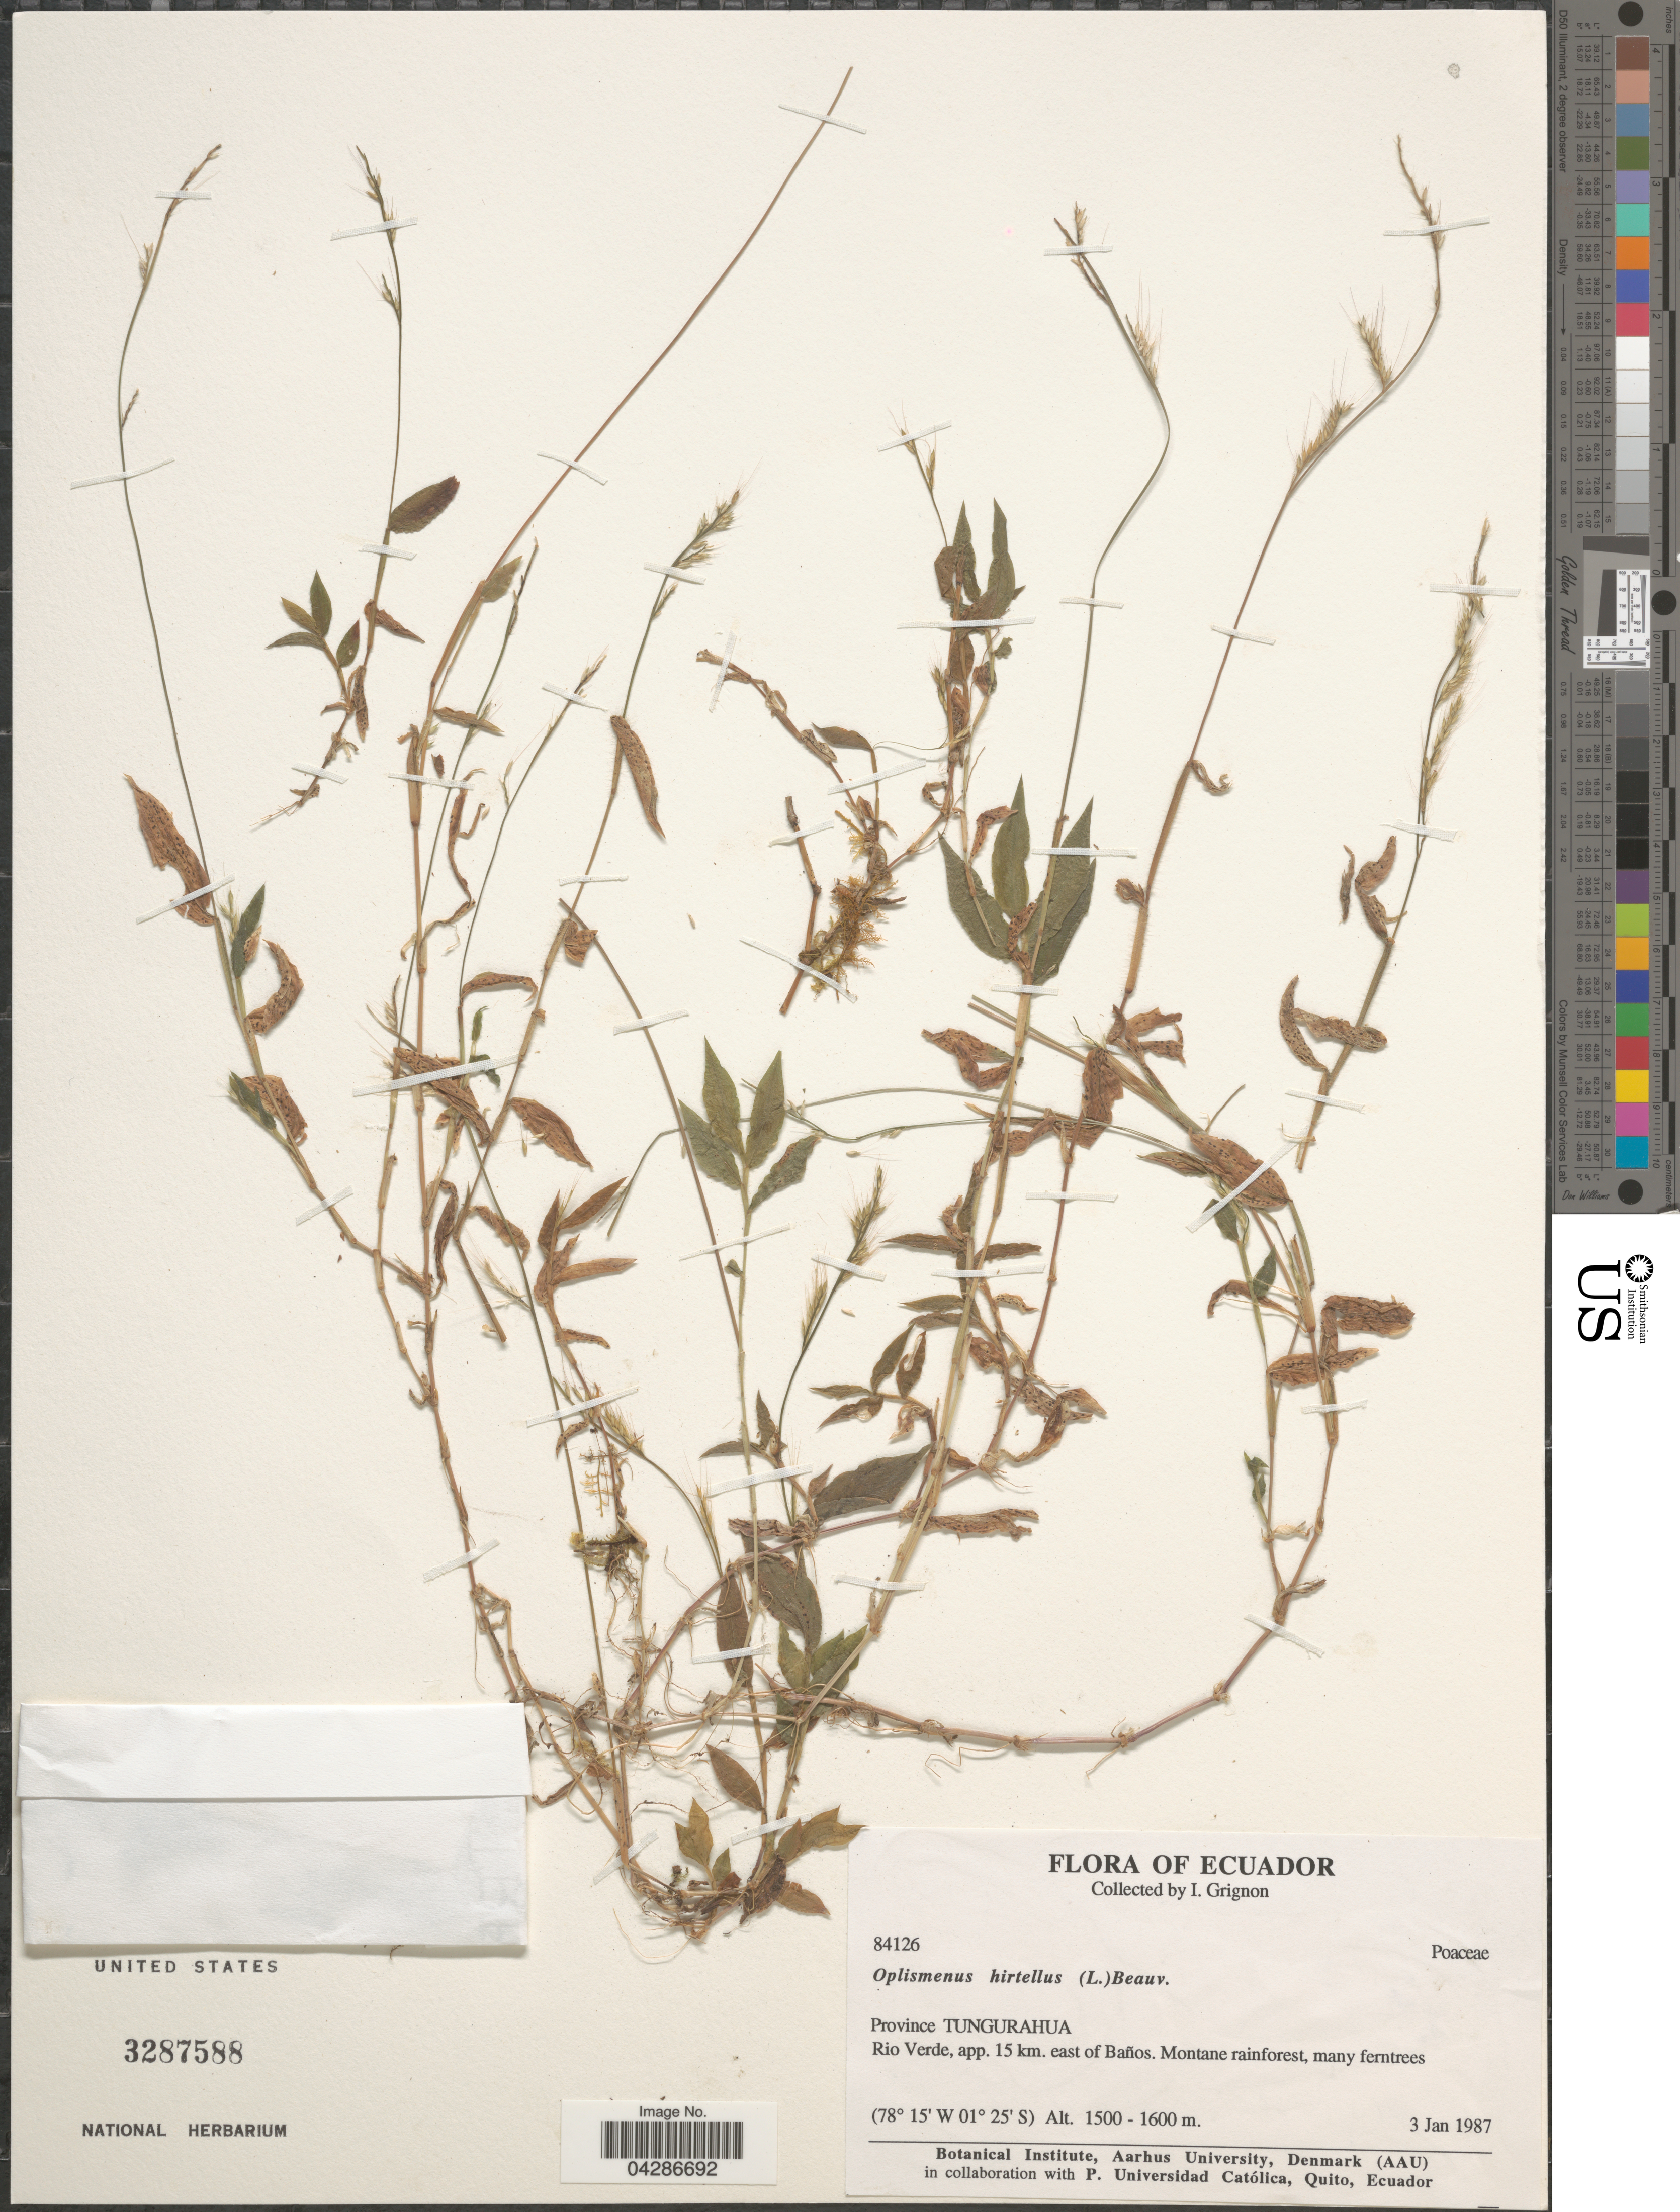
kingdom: Plantae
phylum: Tracheophyta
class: Liliopsida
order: Poales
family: Poaceae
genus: Oplismenus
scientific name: Oplismenus hirtellus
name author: (L.) P. Beauv.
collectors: I. Grignon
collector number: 84126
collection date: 1987-01-03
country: Ecuador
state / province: Tungurahua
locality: Rio Verde, app. 15 km. east of Baños.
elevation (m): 1500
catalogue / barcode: US 3287588